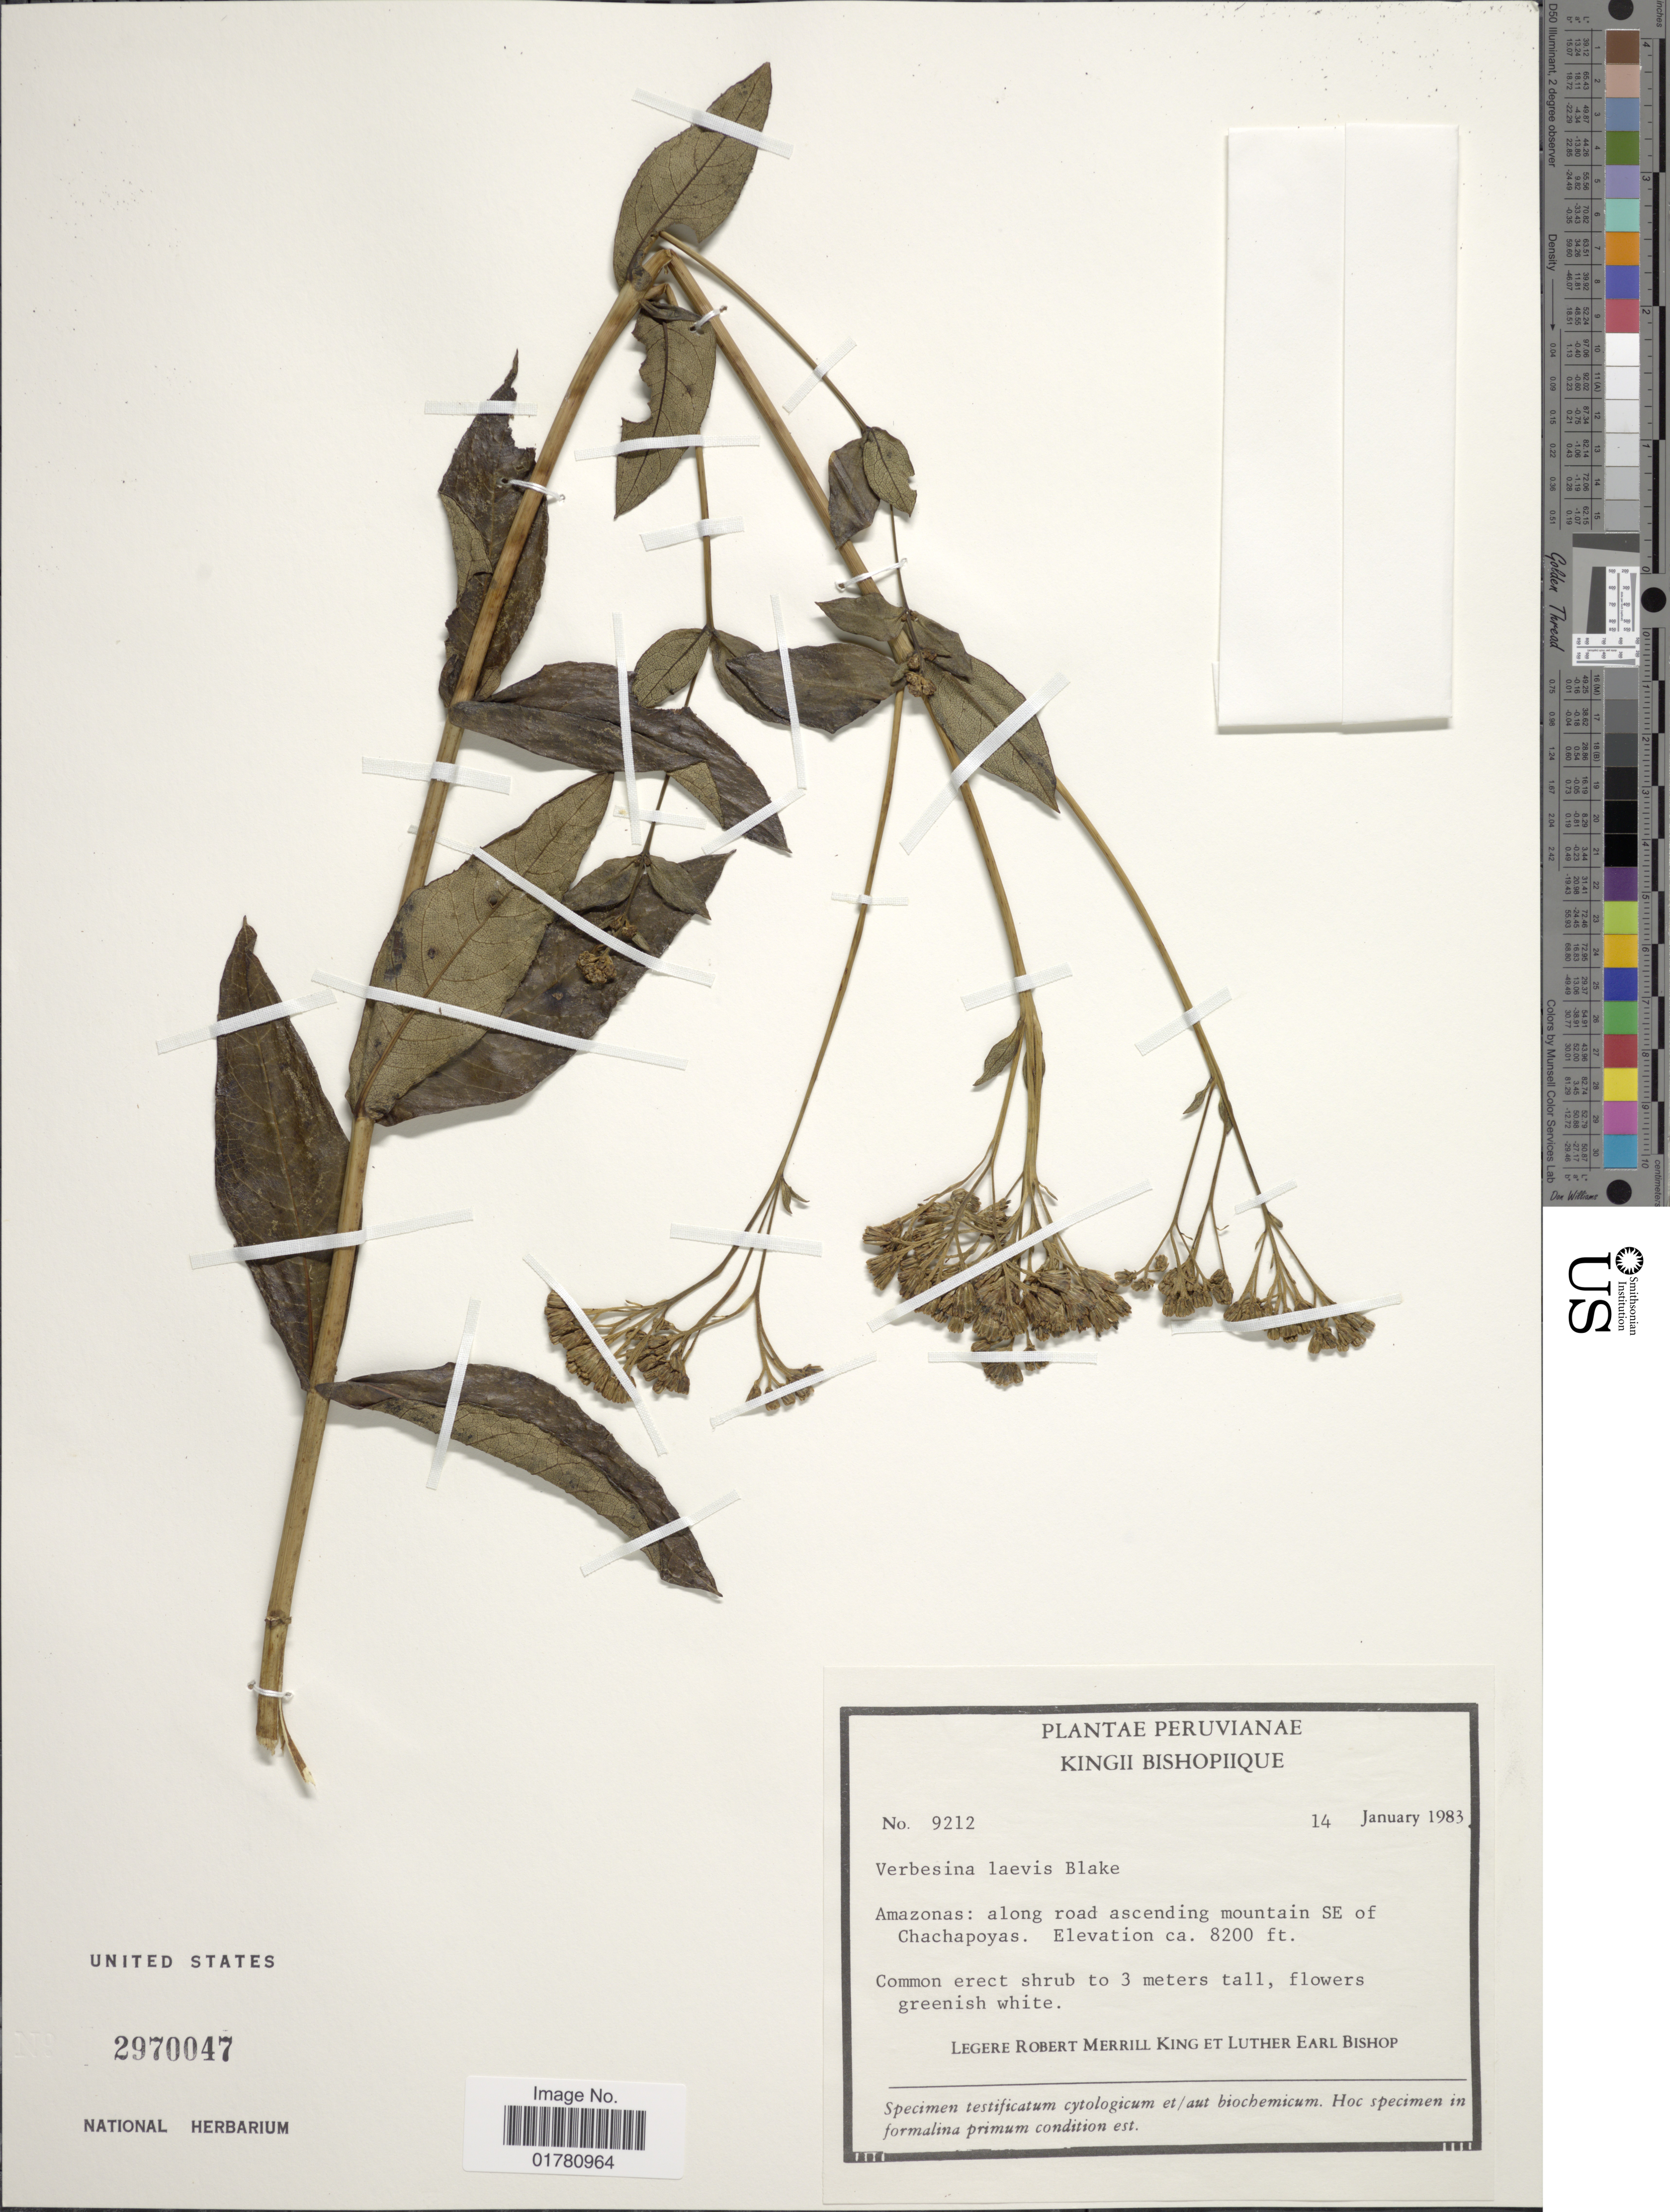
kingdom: Plantae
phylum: Tracheophyta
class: Magnoliopsida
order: Asterales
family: Asteraceae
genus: Verbesina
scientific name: Verbesina laevis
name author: S.F. Blake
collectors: R. M. King & L. E. Bishop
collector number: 9212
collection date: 1983-01-14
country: Peru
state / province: Amazonas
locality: Along road ascending mountain SE of Chachapoyas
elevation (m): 2499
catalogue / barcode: US 2970047